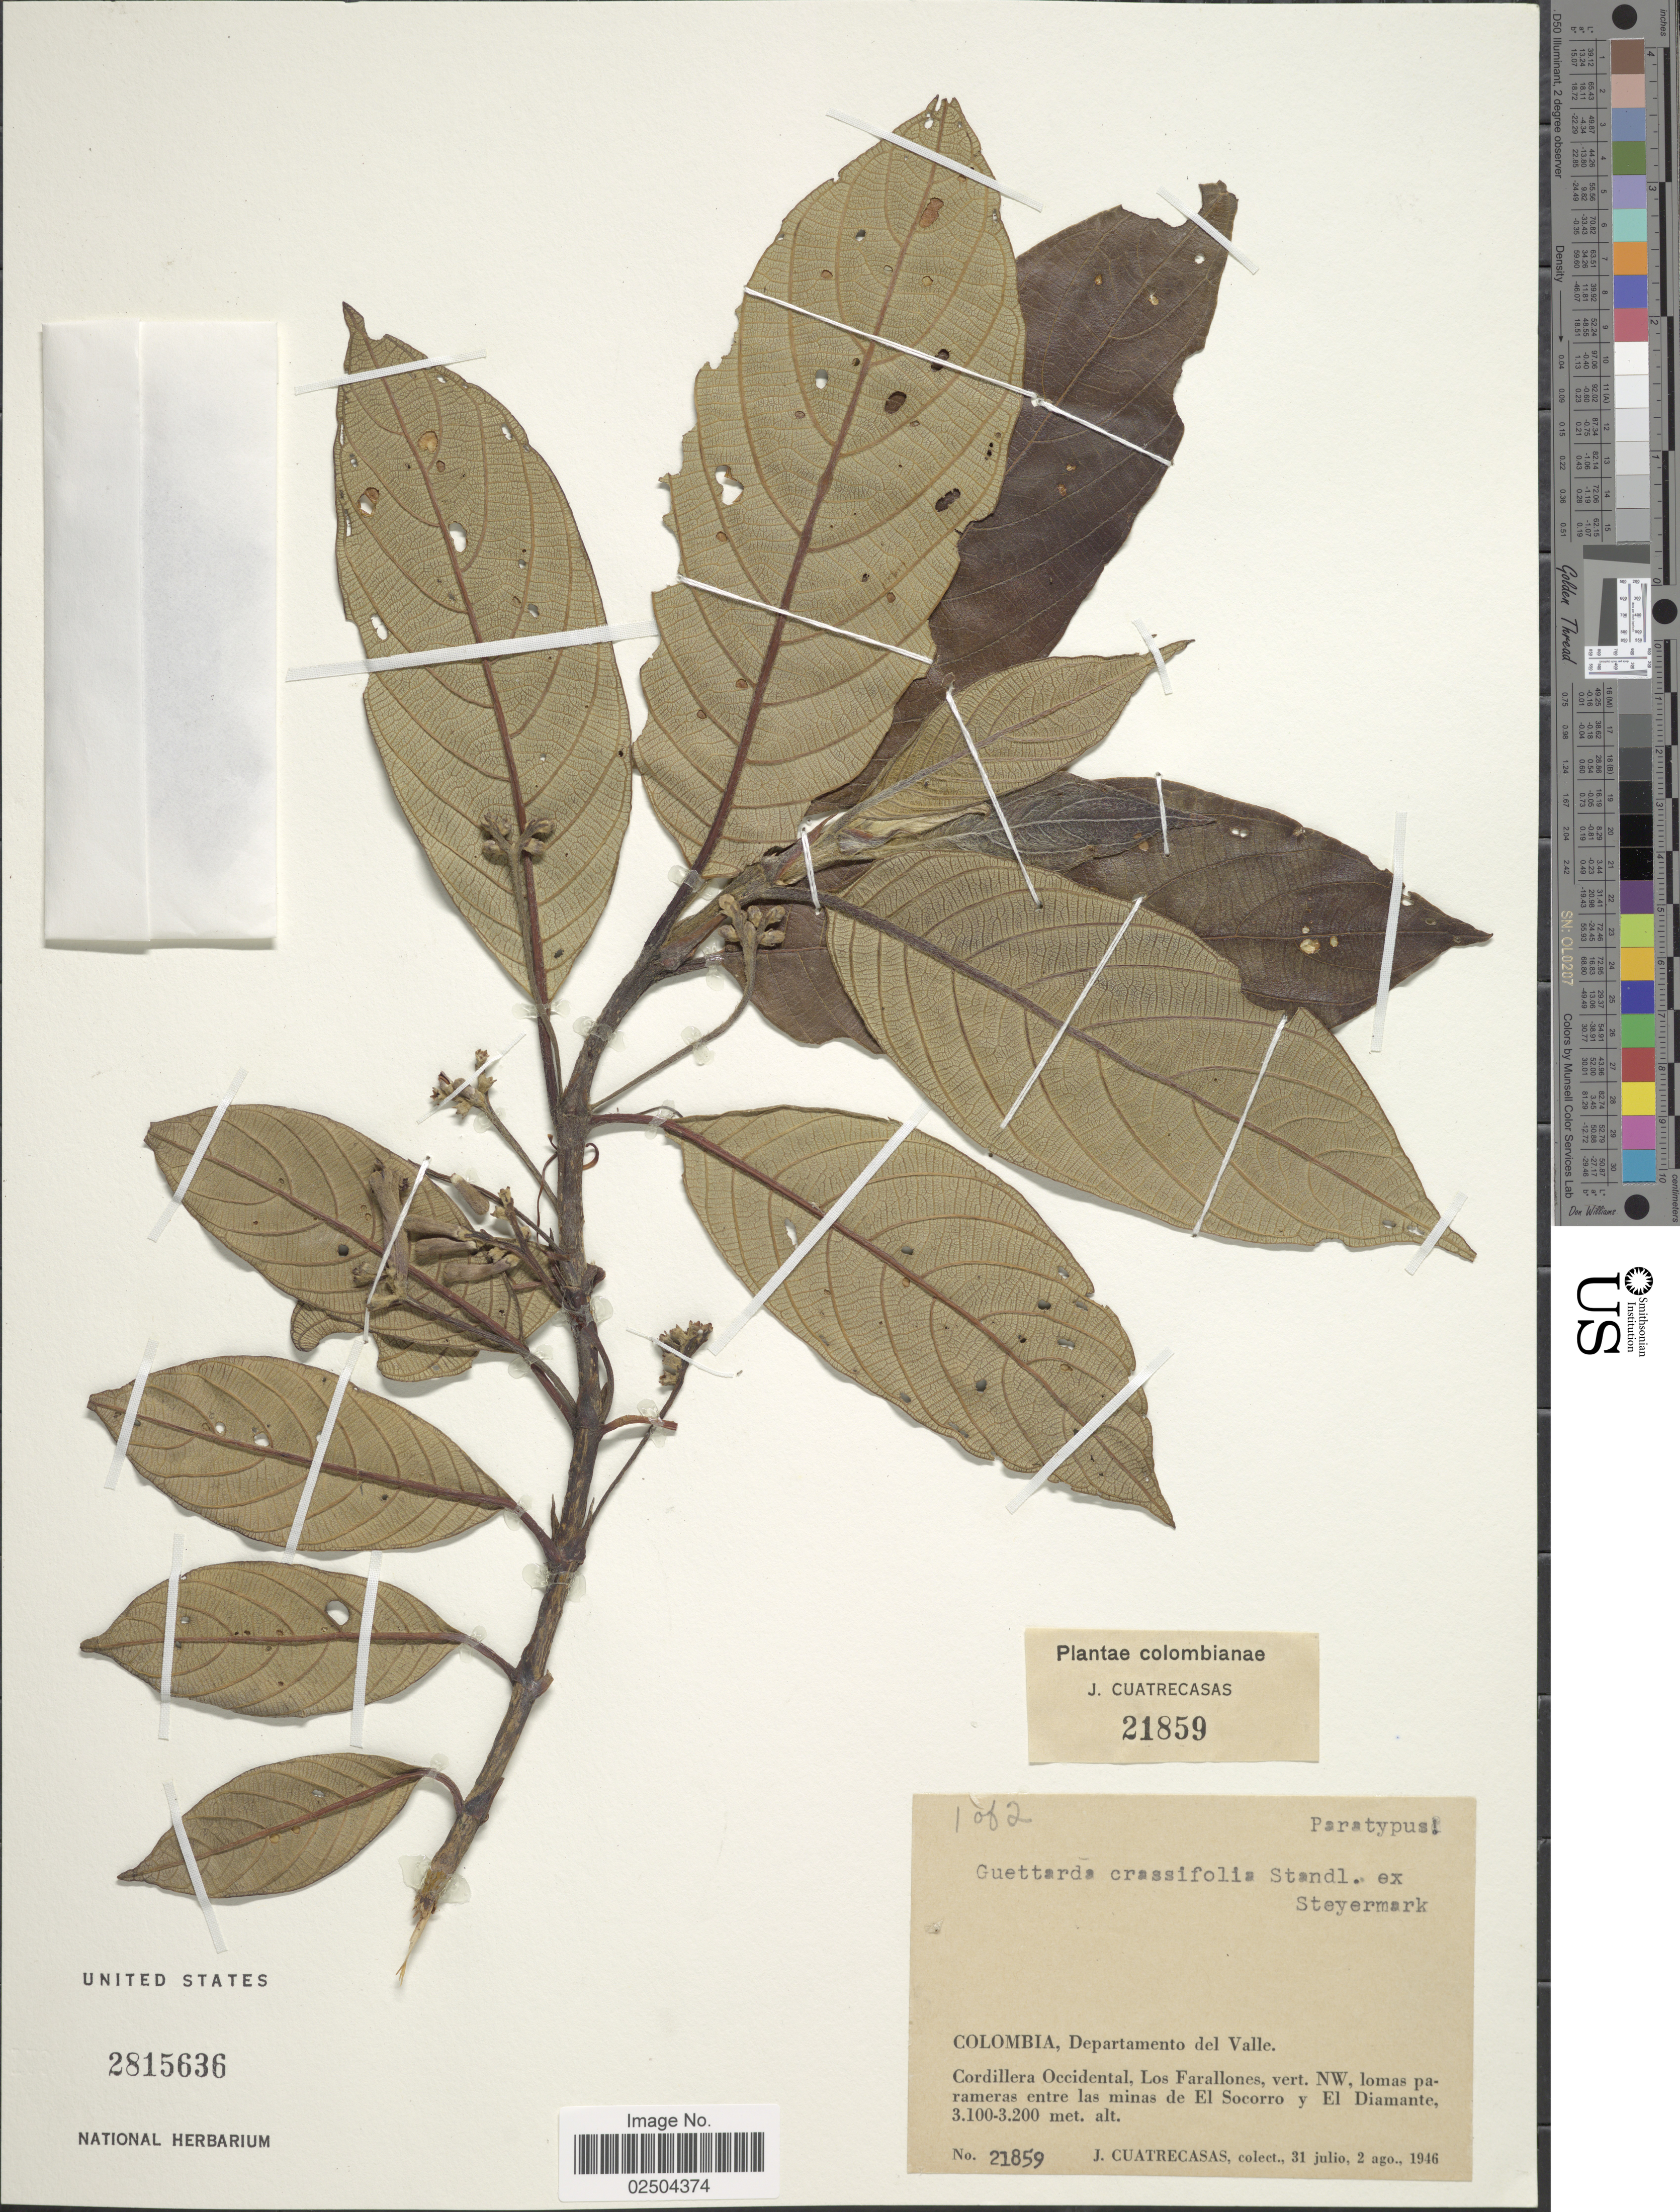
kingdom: Plantae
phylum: Tracheophyta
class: Magnoliopsida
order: Gentianales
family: Rubiaceae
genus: Guettarda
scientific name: Guettarda crassifolia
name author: Standl. ex Steyerm.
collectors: J. Cuatrecasas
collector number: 21859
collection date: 1946-07-31/1946-08-02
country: Colombia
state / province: Valle del Cauca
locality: Departamento del Valle, Cordillera Occidental, Los Farallones, vert. NW lomas parameras entre las minas de El Socorro y El Diamante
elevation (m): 3100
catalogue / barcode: US 2815636